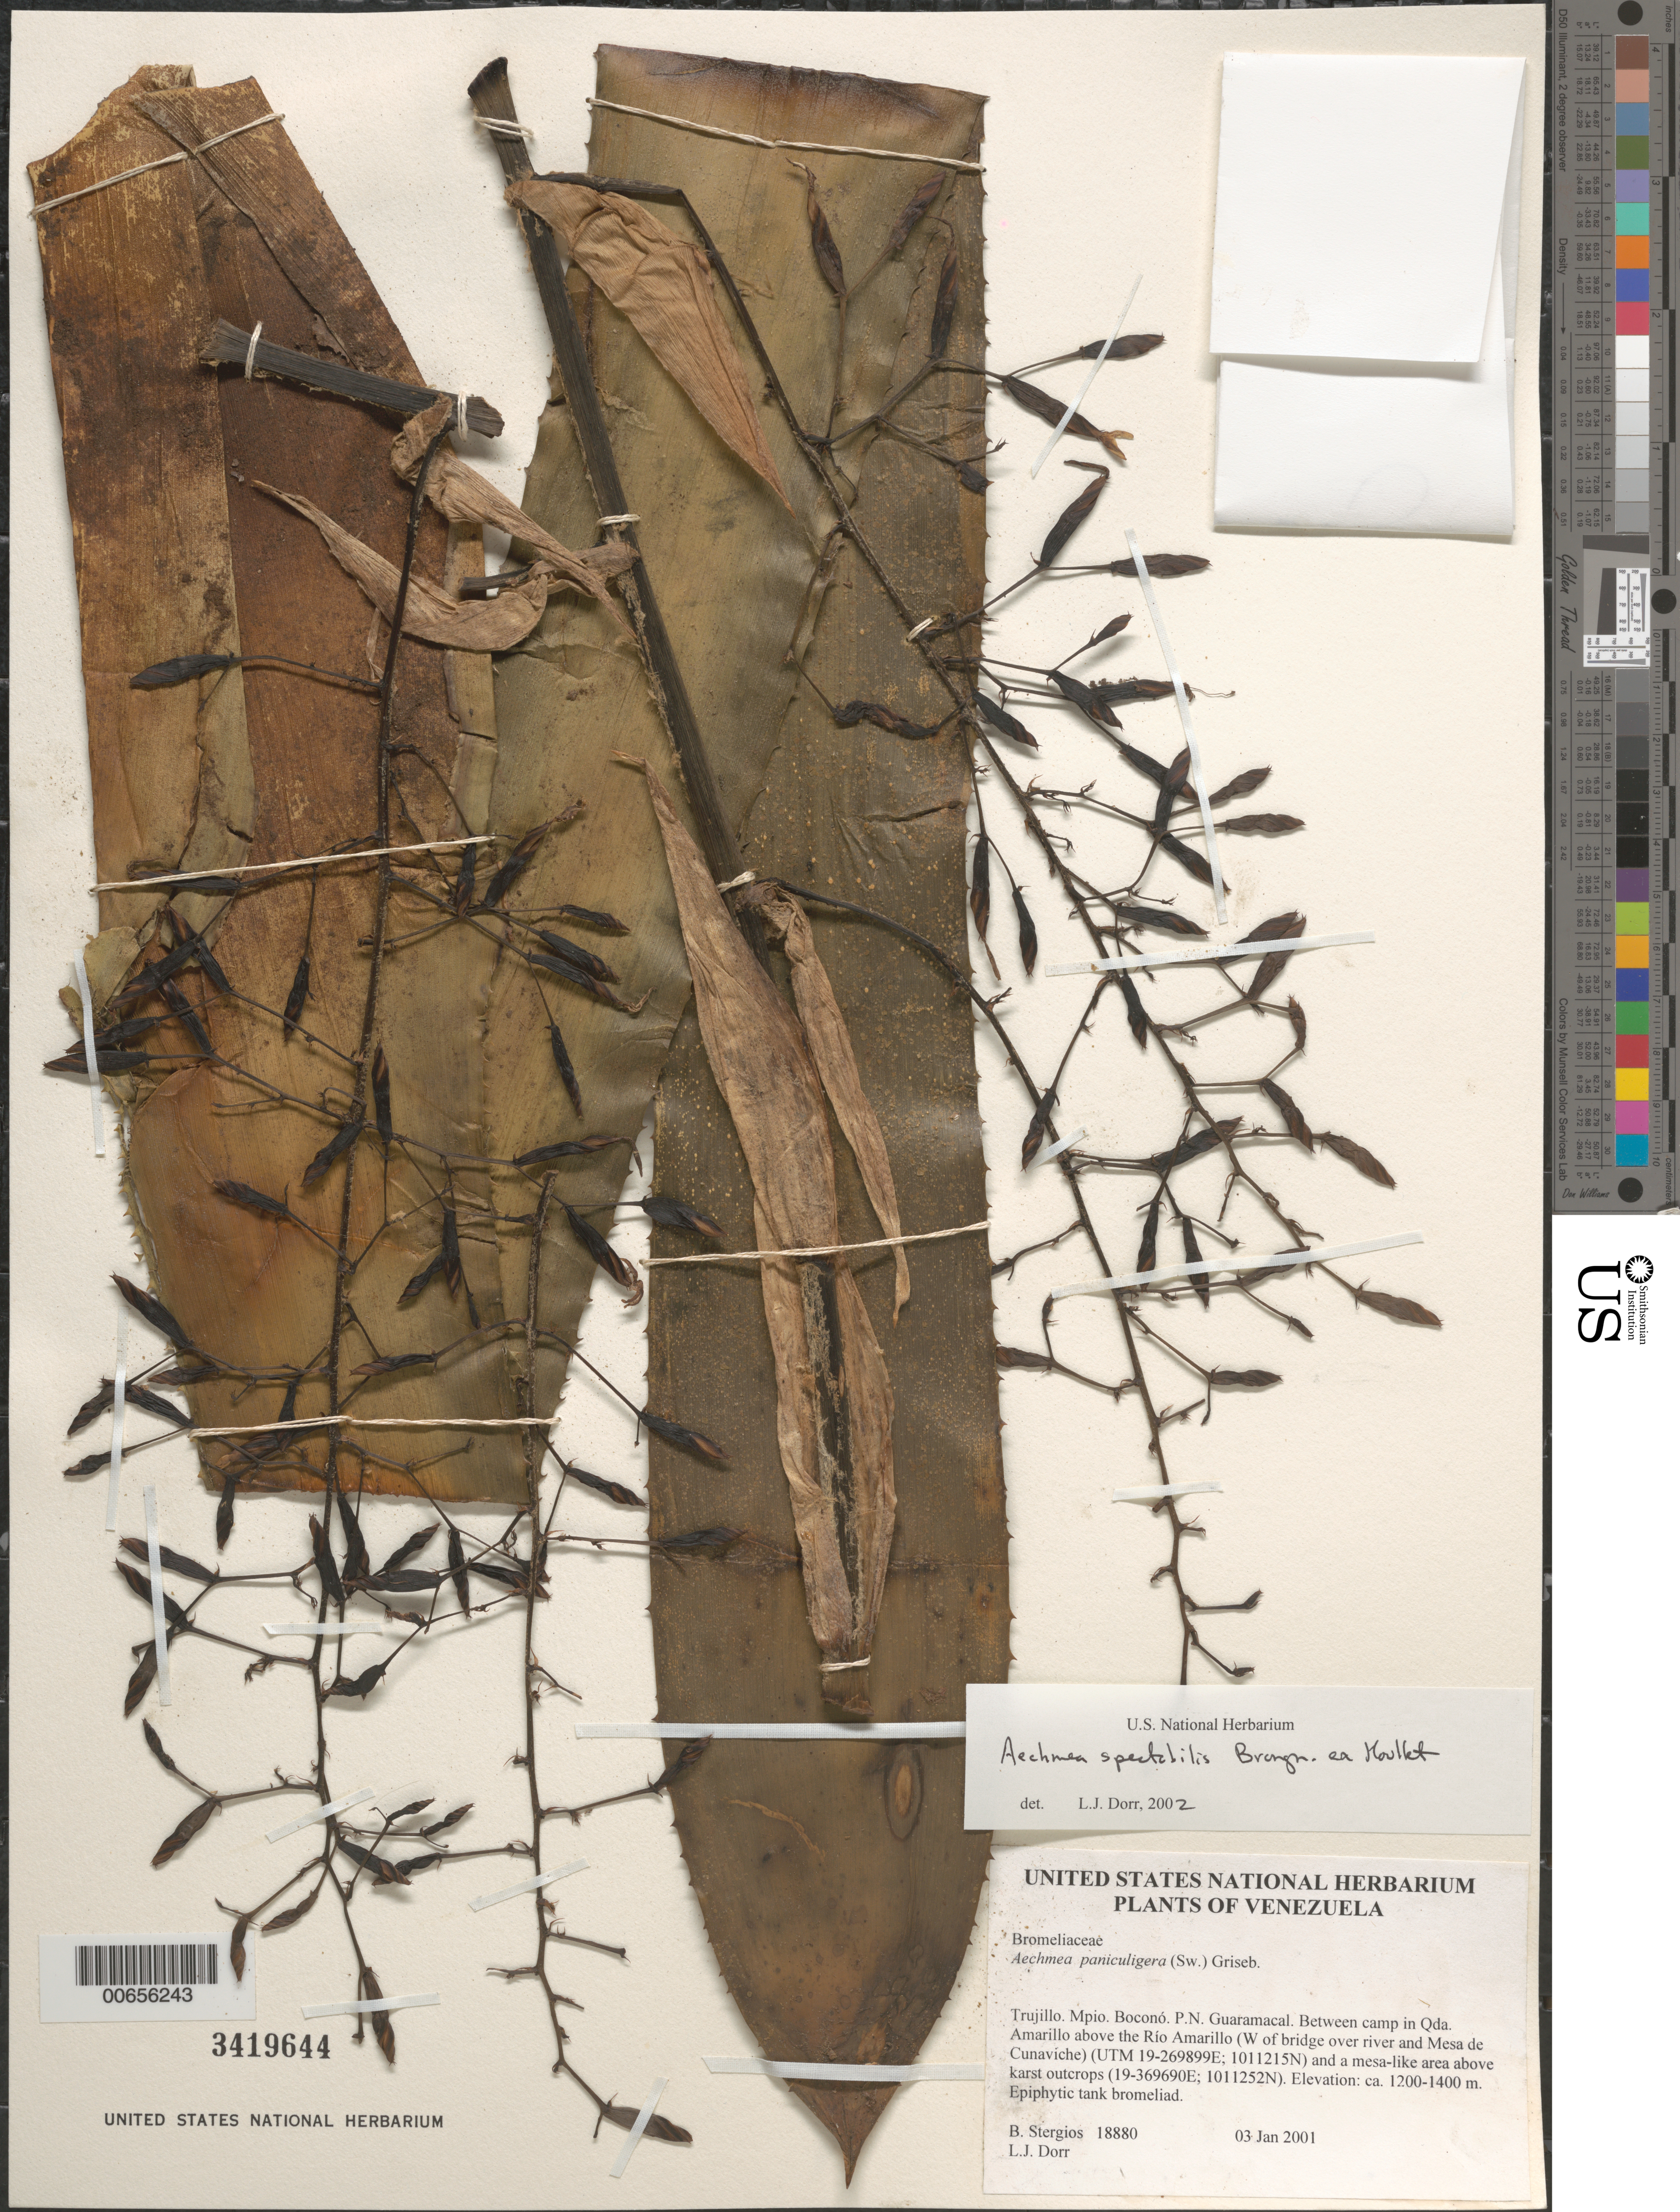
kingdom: Plantae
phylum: Tracheophyta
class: Liliopsida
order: Poales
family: Bromeliaceae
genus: Aechmea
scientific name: Aechmea spectabilis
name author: Brongn. ex Houllet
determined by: Dorr, L. J., (BOT), Smithsonian Institution - National Museum of Natural History (UNITED STATES)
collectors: B. G. Stergios & L. J. Dorr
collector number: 18880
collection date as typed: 03 Jan 2001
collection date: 2001-01-03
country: Venezuela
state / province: Trujillo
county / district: Boconó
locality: Parque Nacional Guaramacal. Between camp in Qda Amarillo above Río Amarillo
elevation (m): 1200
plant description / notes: NY, PORT, SEL, US, VEN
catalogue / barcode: US 3419644